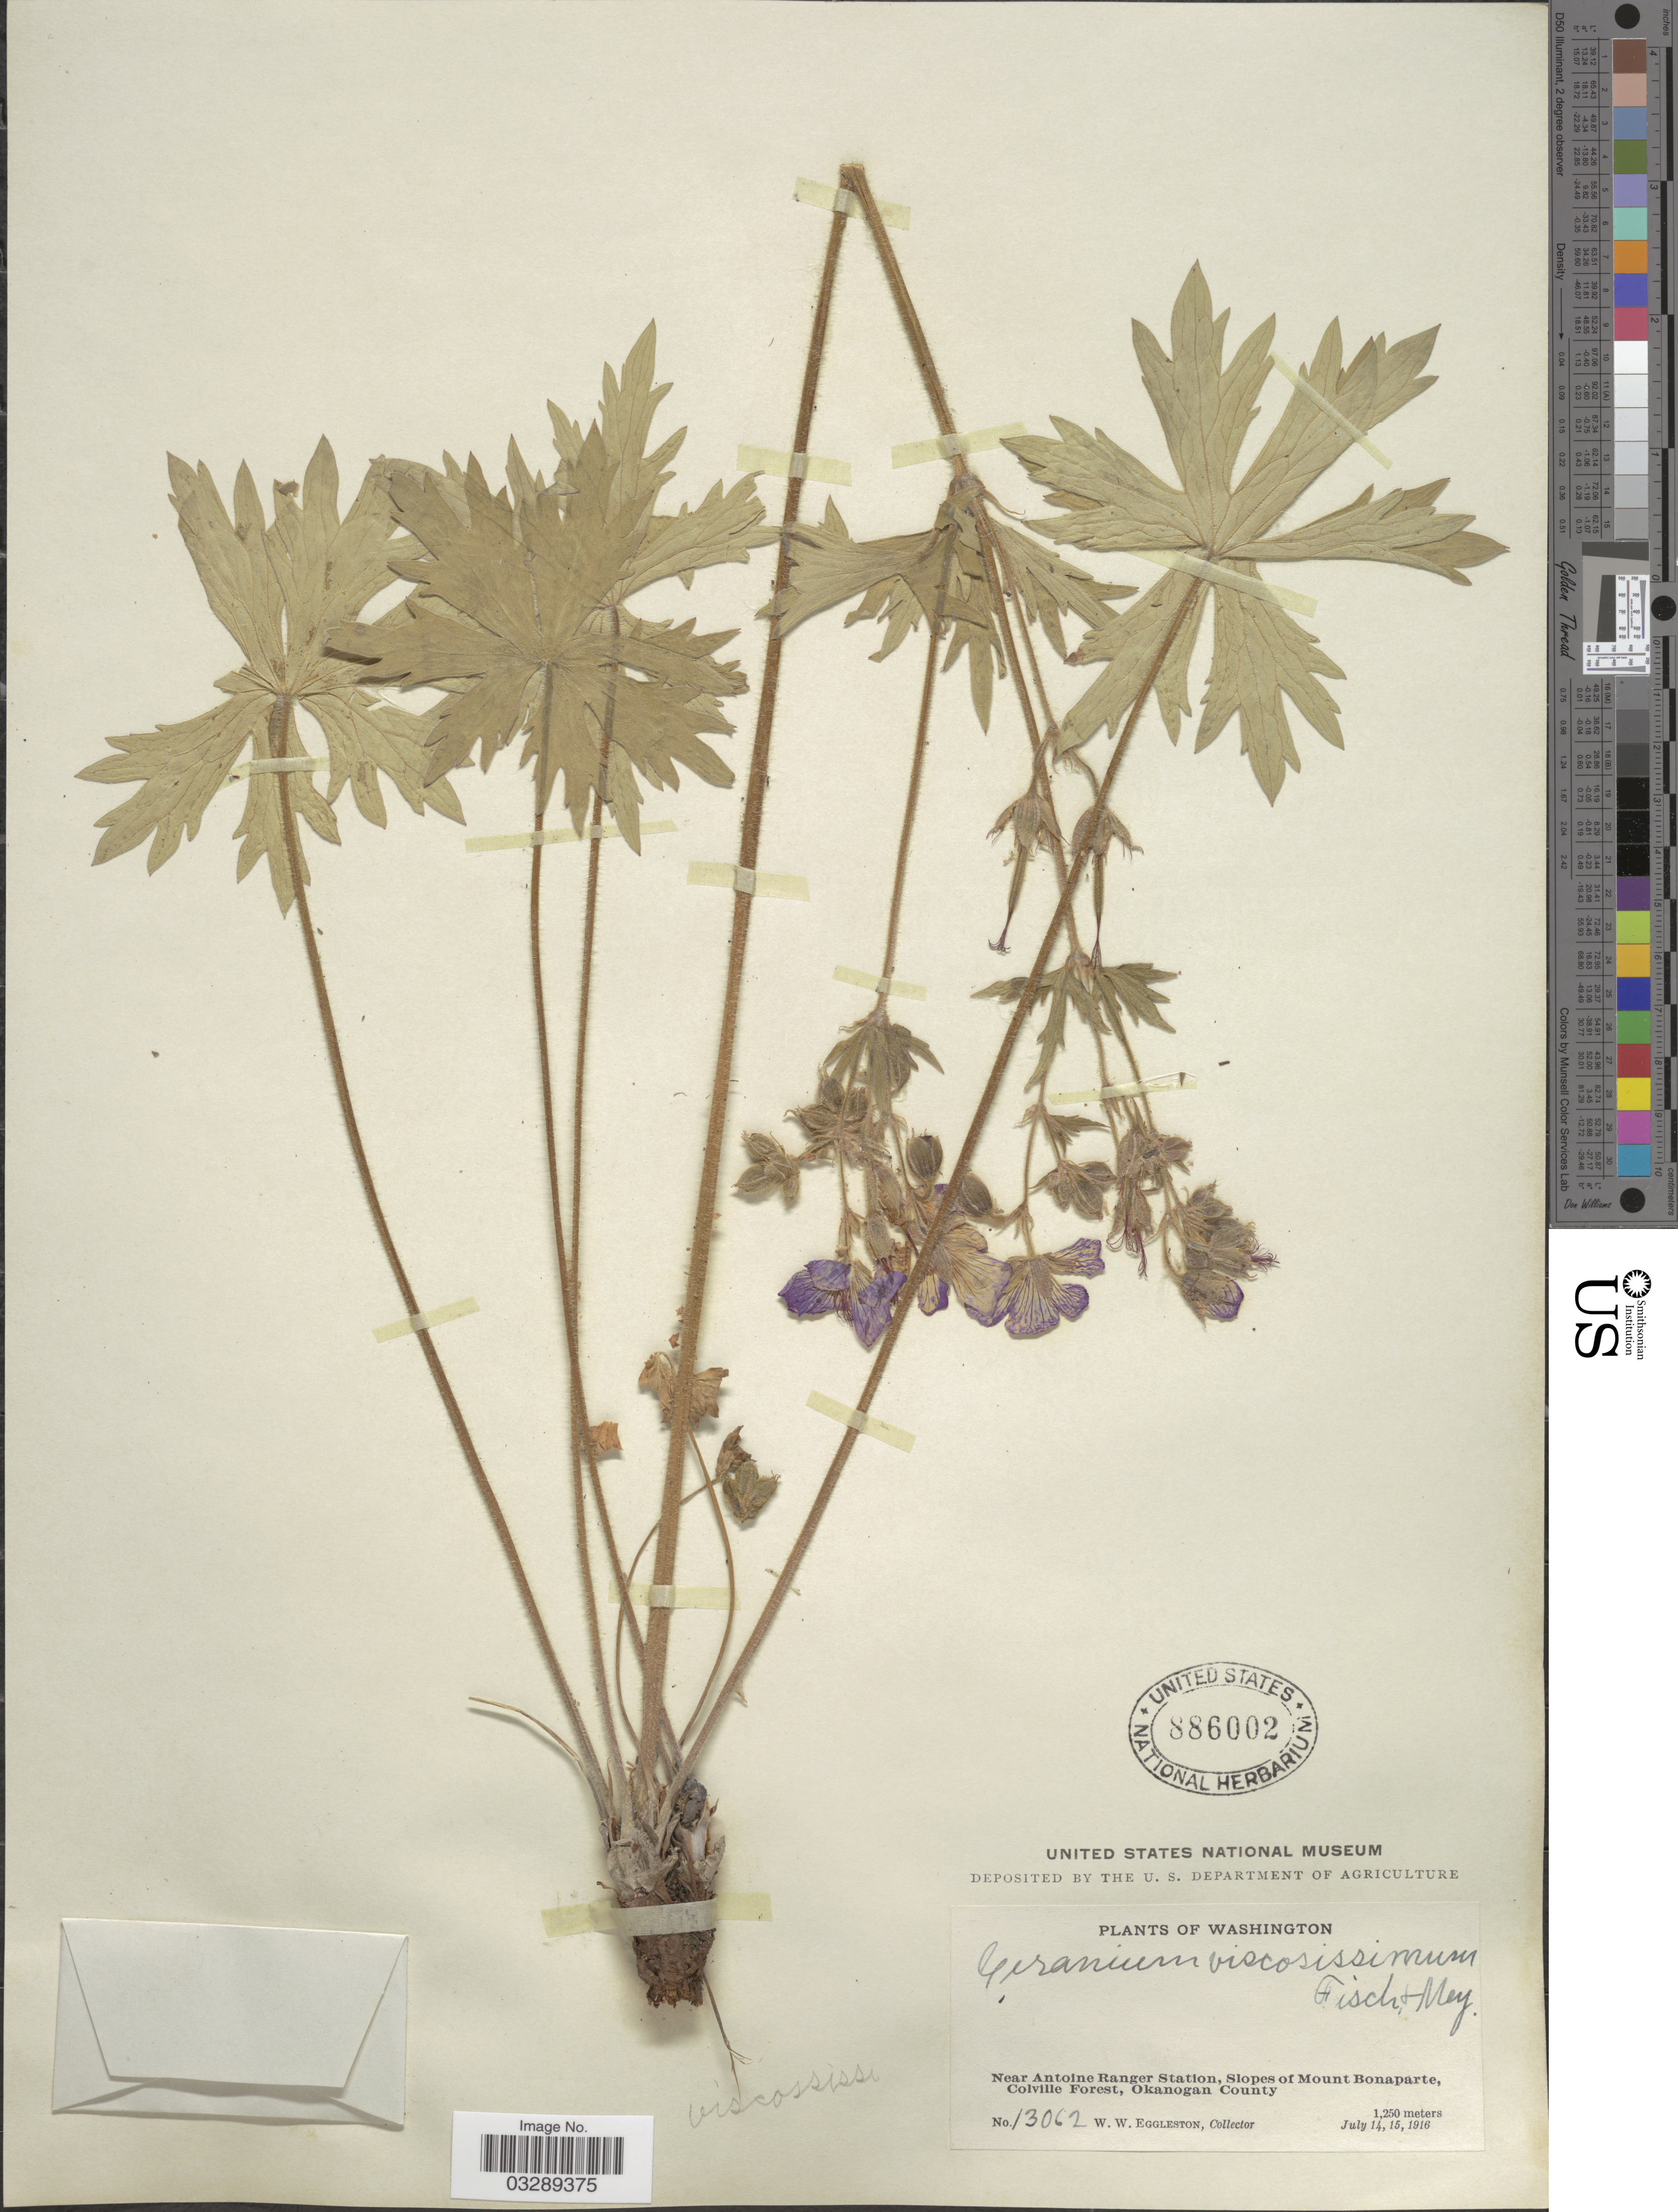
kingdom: Plantae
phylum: Tracheophyta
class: Magnoliopsida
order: Geraniales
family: Geraniaceae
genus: Geranium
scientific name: Geranium viscosissimum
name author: Fisch. & C.A. Mey.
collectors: W. W. Eggleston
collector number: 13062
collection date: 1916-07-14/1916-07-15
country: United States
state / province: Washington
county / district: Okanogan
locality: Near Antoine Ranger Station, Slopes of Mount Bonaparte, Colville Forest, Okanogan County.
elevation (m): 1250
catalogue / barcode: US 886002